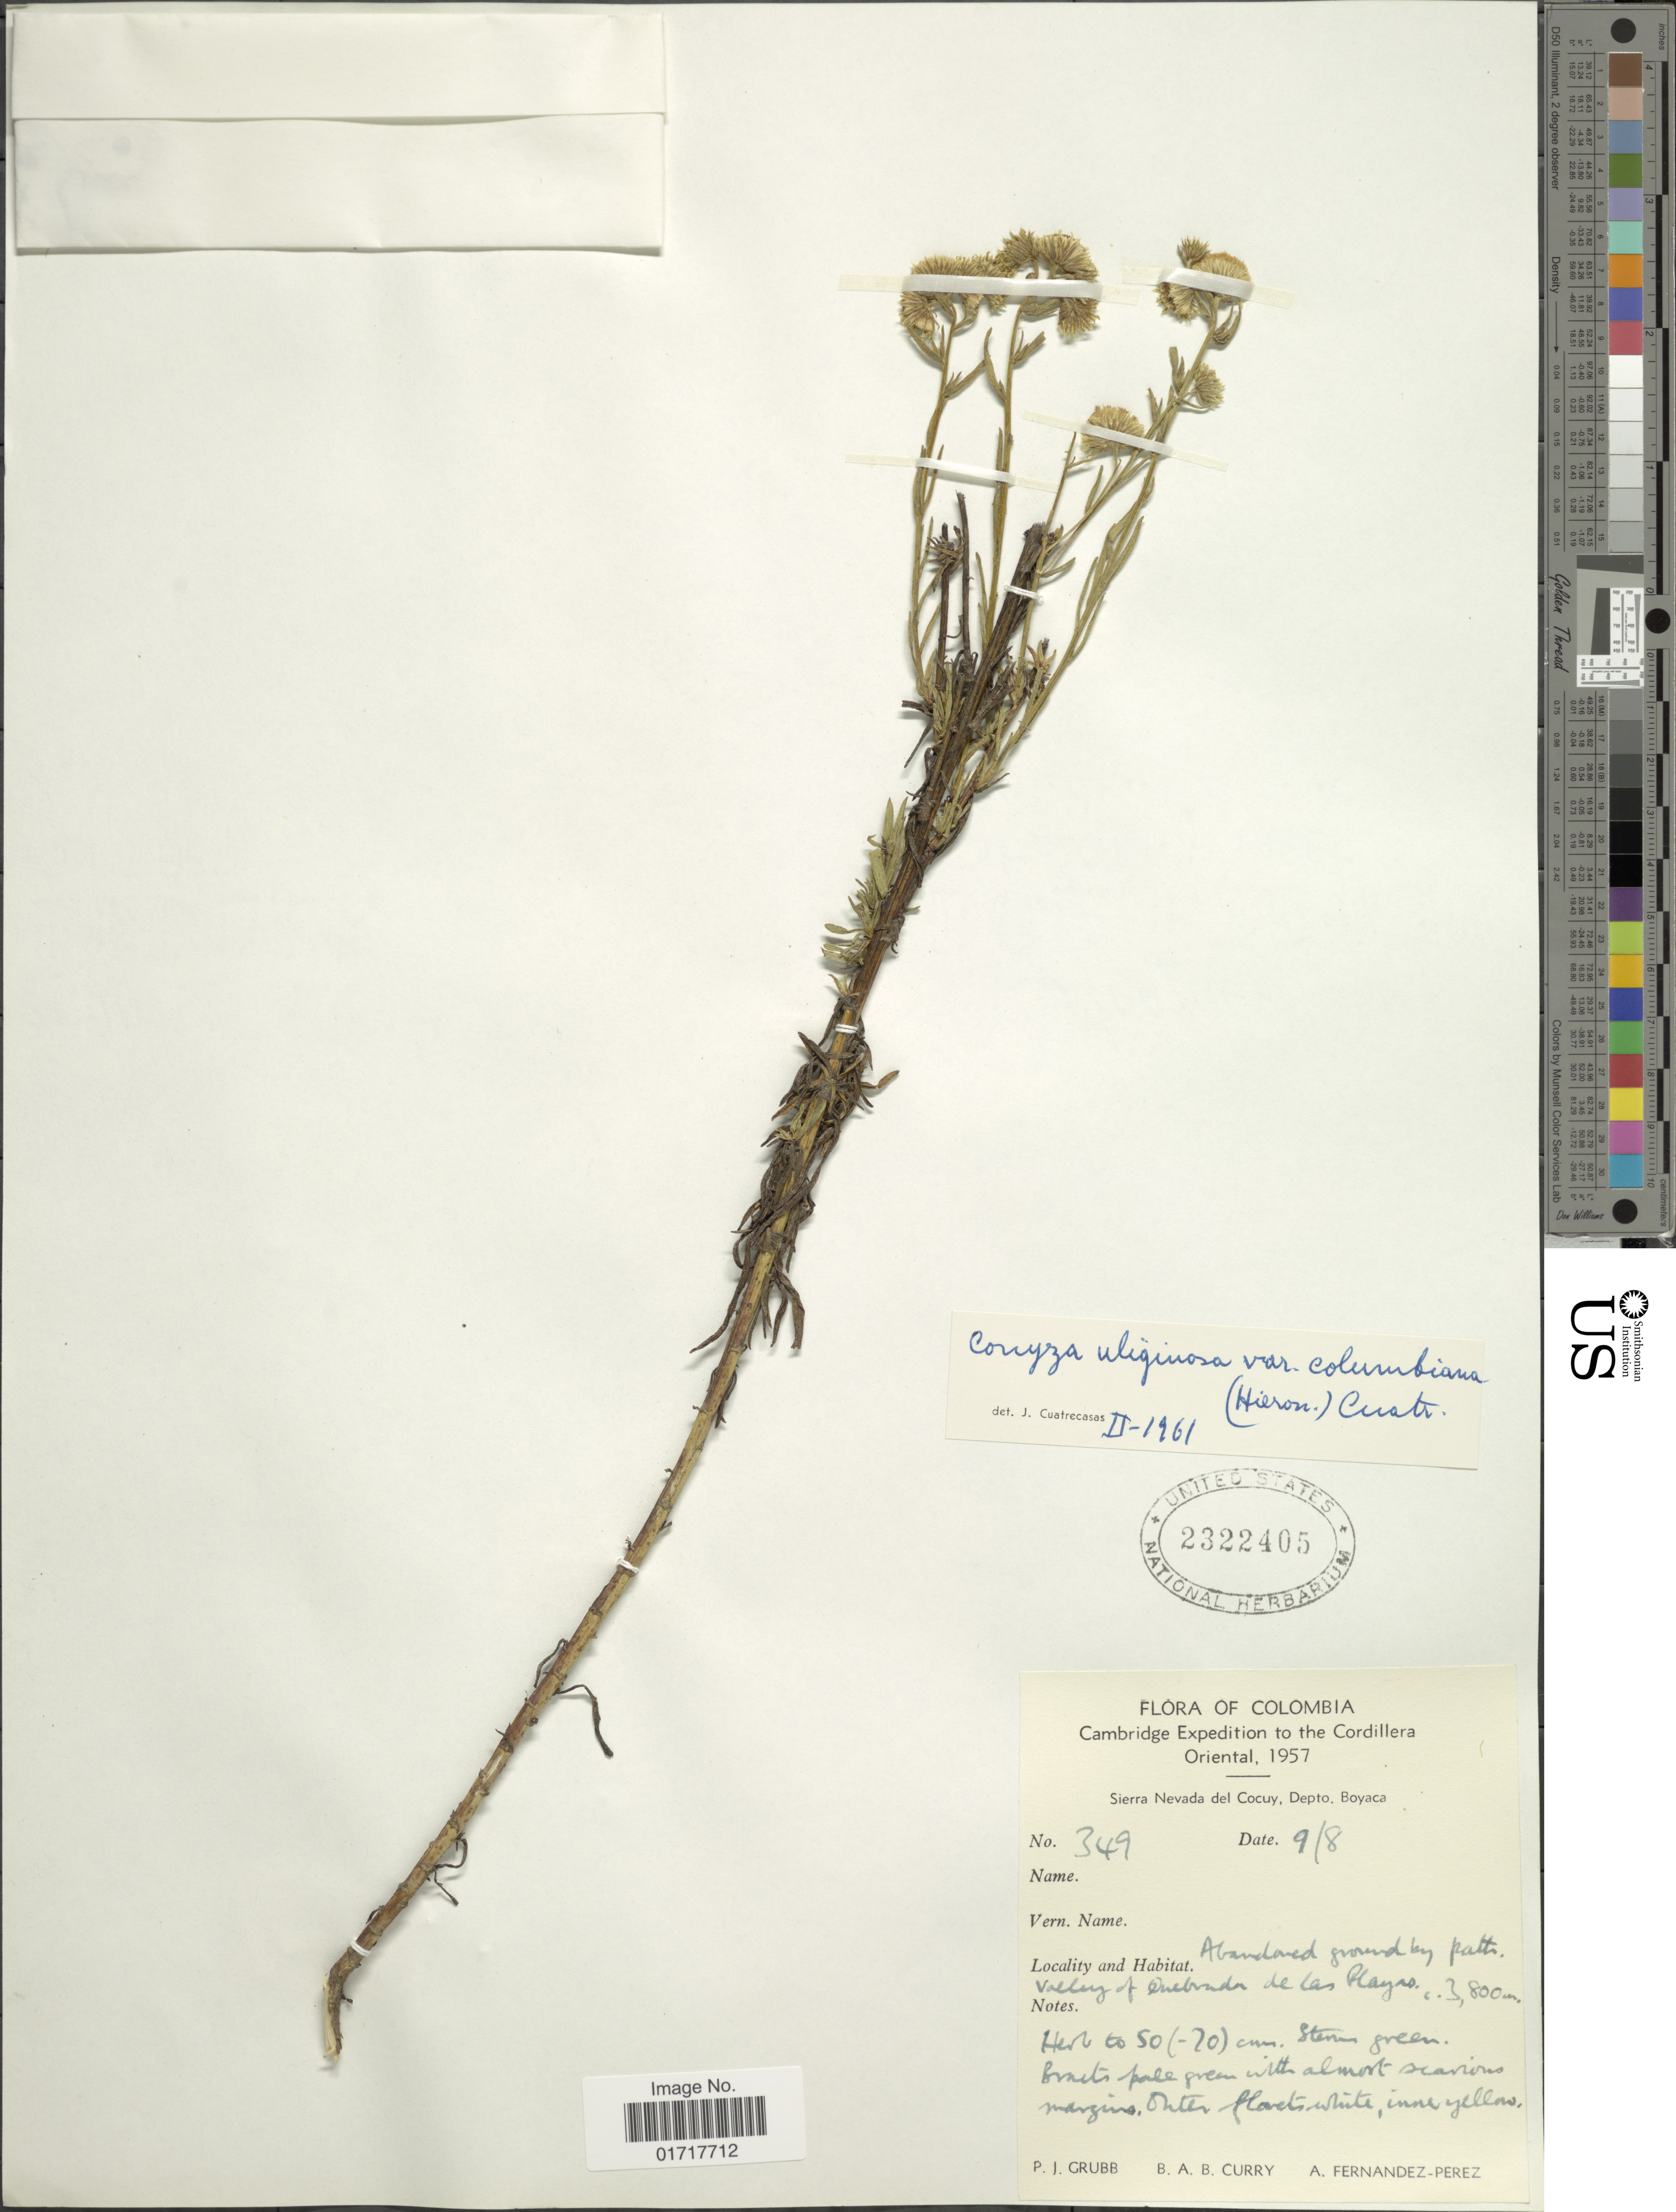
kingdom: Plantae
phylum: Tracheophyta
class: Magnoliopsida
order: Asterales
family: Asteraceae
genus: Conyza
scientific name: Conyza uliginosa var. colimbiana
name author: (Hieron.) Cuatrec.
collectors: P. J. Grubb, B. A. B. Curry & A. Fernández-Pérez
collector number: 349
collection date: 1957-08-09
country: Colombia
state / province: Boyacá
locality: Siera Nevada del Cocuy, Depto. Boyaca. Valley of Quebrada de las Playas.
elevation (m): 3800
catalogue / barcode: US 2322405